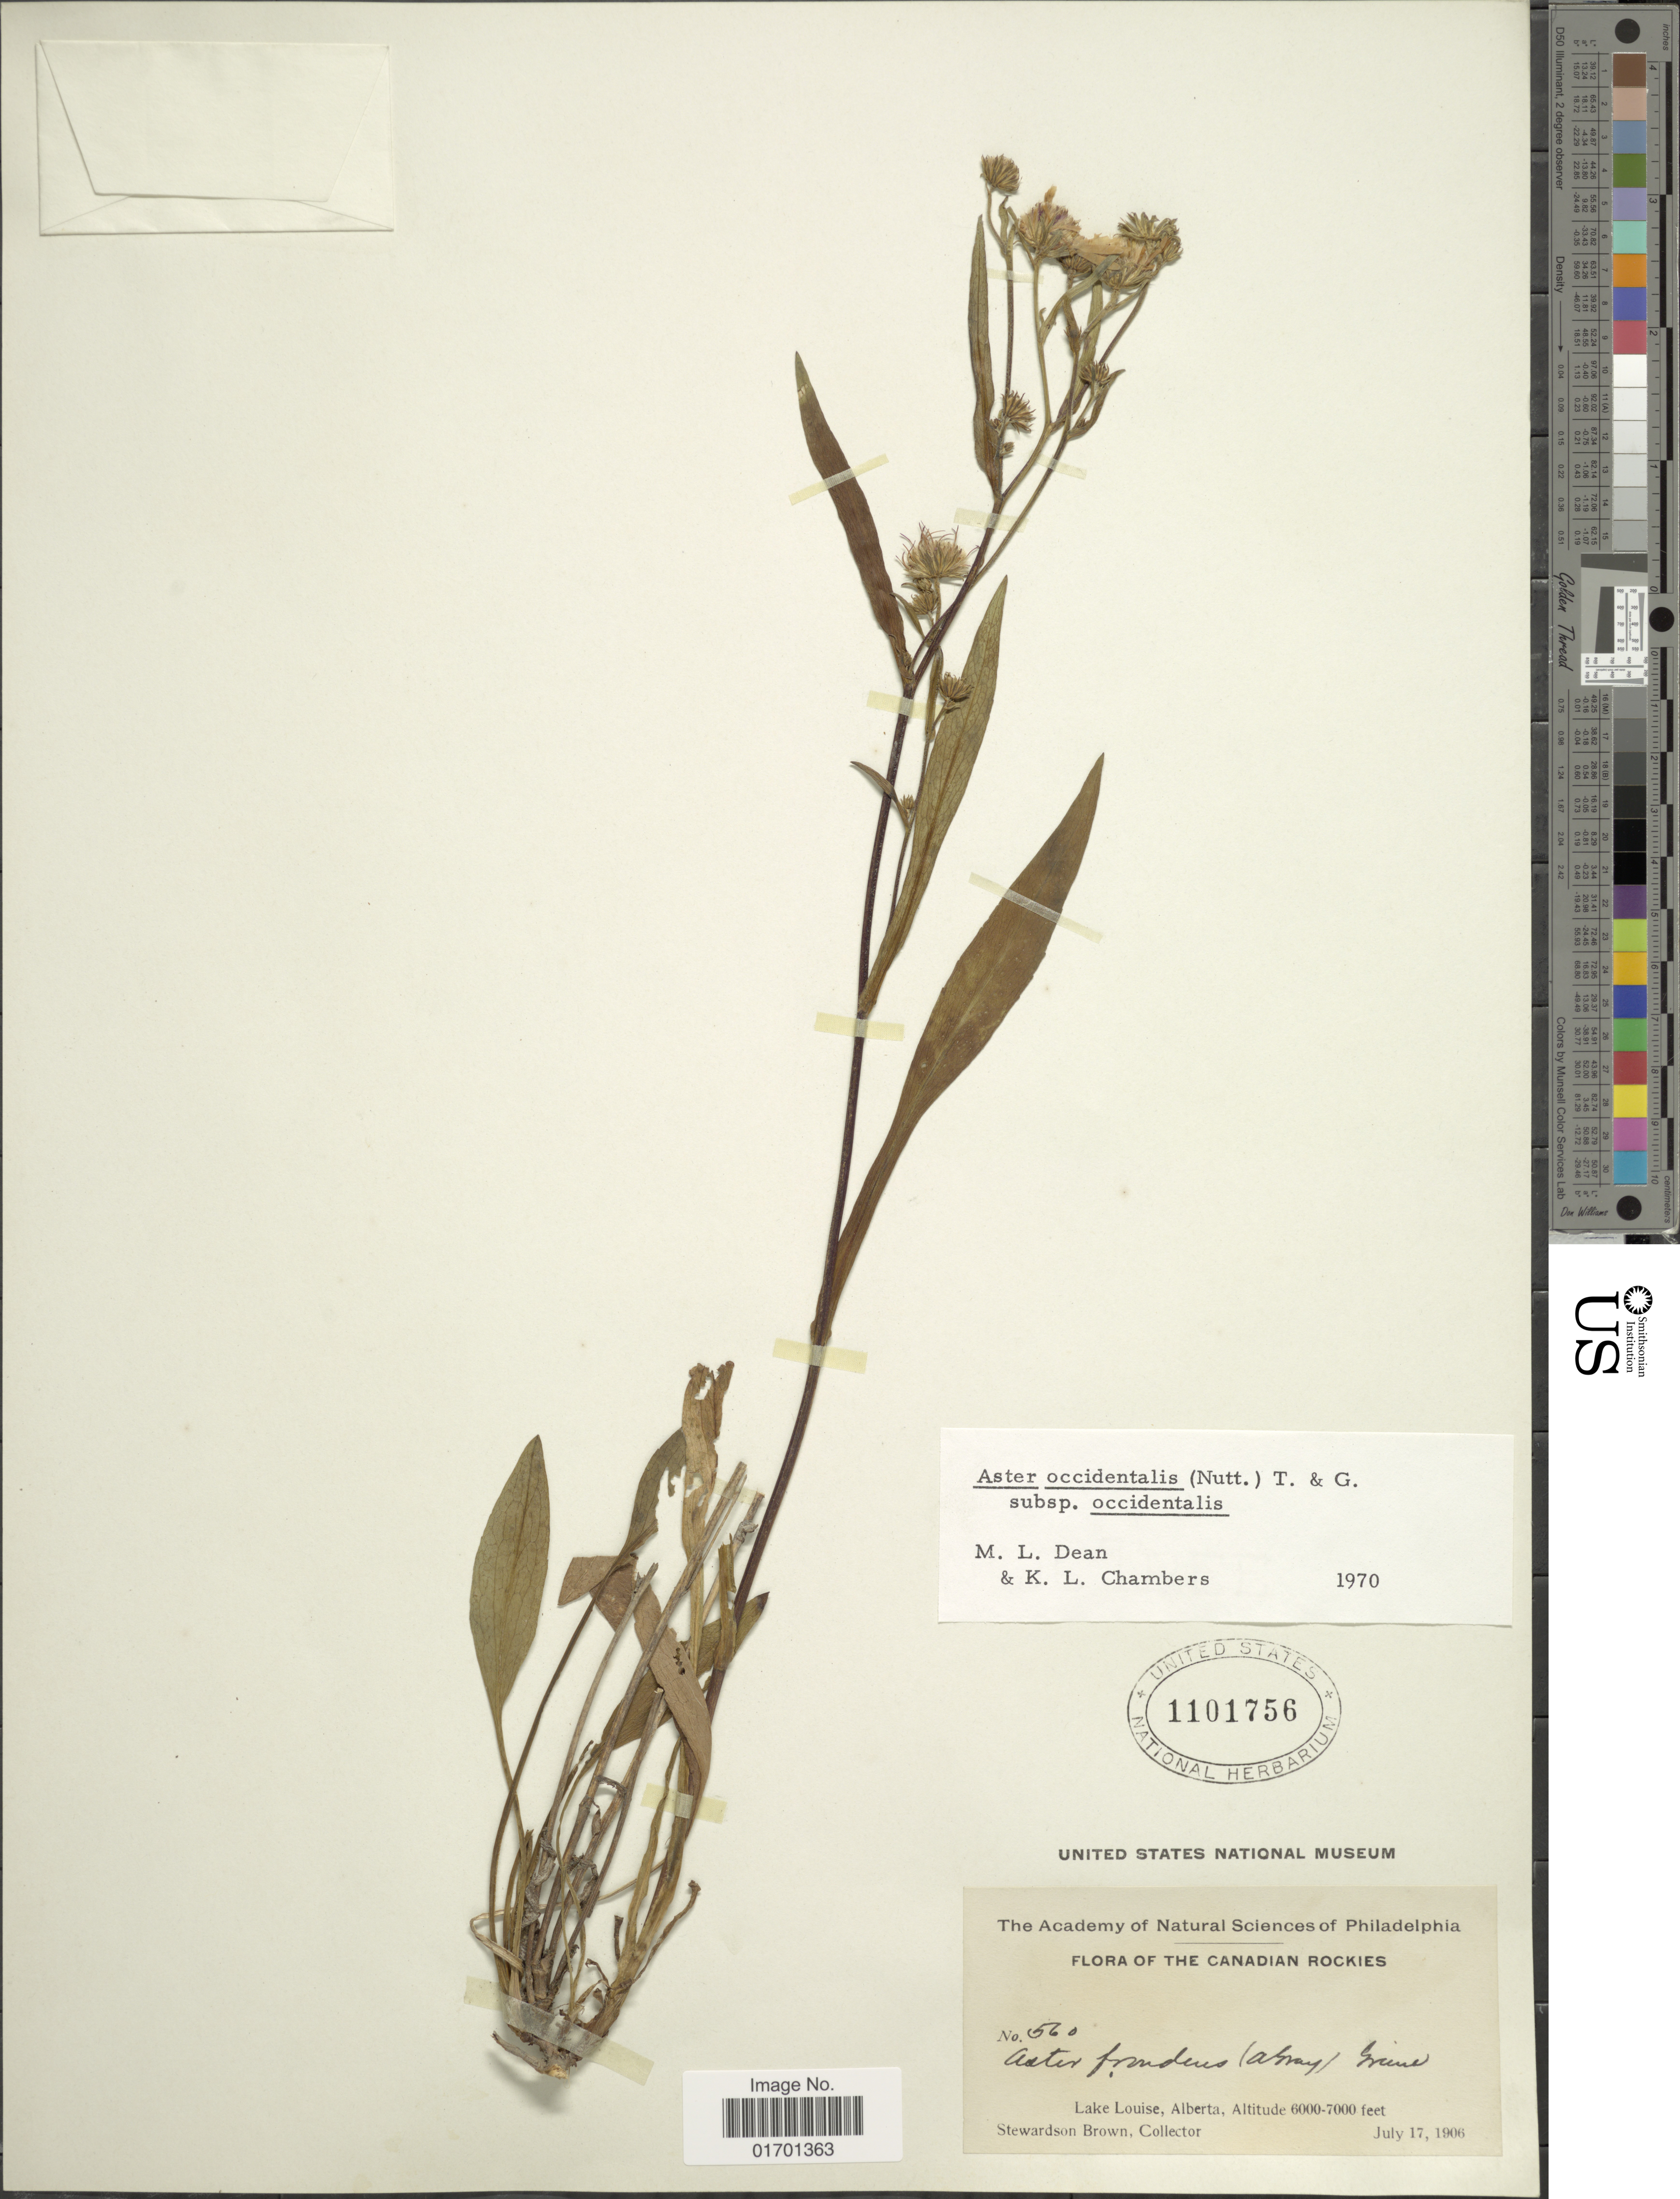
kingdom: Plantae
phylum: Tracheophyta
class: Magnoliopsida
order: Asterales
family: Asteraceae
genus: Symphyotrichum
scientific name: Symphyotrichum spathulatum var. spathulatum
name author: (Lindl.) G.L. Nesom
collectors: S. Brown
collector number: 560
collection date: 1906-07-17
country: Canada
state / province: Alberta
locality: The Canadian Rockies, Lake Louise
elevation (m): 1829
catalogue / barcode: US 1101756